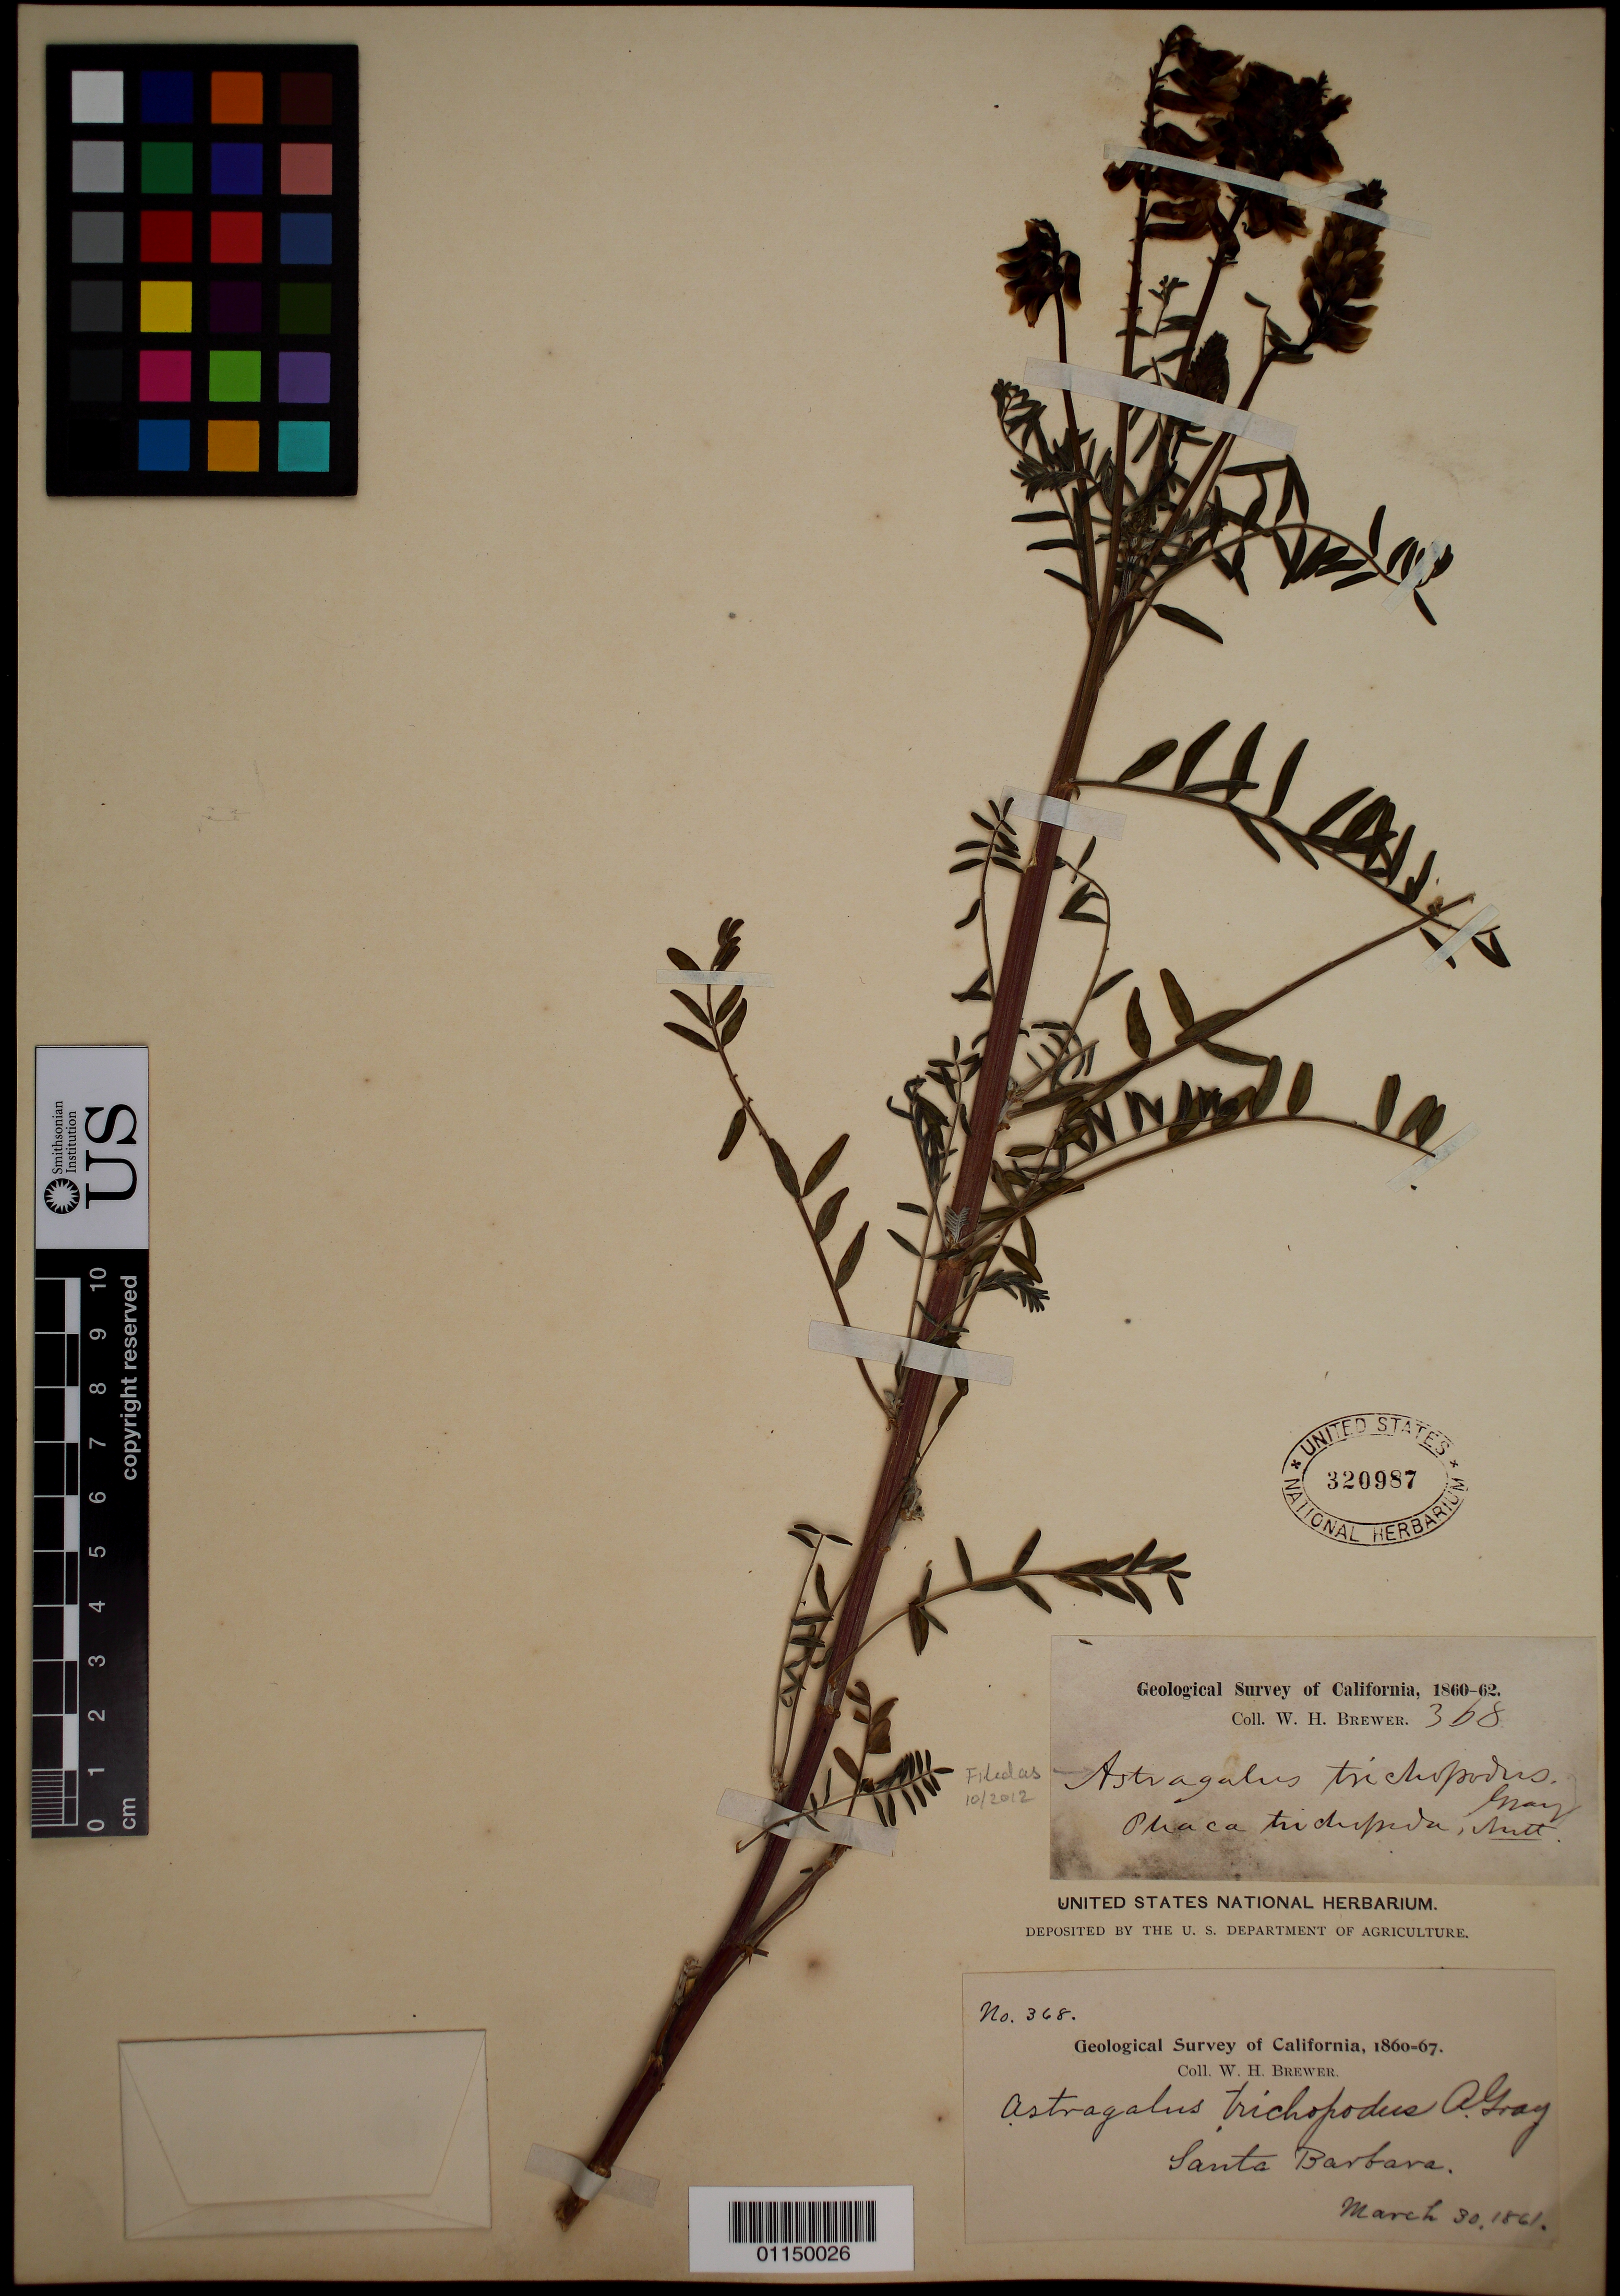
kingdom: Plantae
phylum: Tracheophyta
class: Magnoliopsida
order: Fabales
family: Fabaceae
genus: Astragalus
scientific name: Astragalus trichopodus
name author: (Nutt.) A. Gray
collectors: W. H. Brewer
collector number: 368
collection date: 1861-03-30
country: United States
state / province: California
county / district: Santa Barbara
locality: Santa Barbara.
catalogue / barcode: US 320987